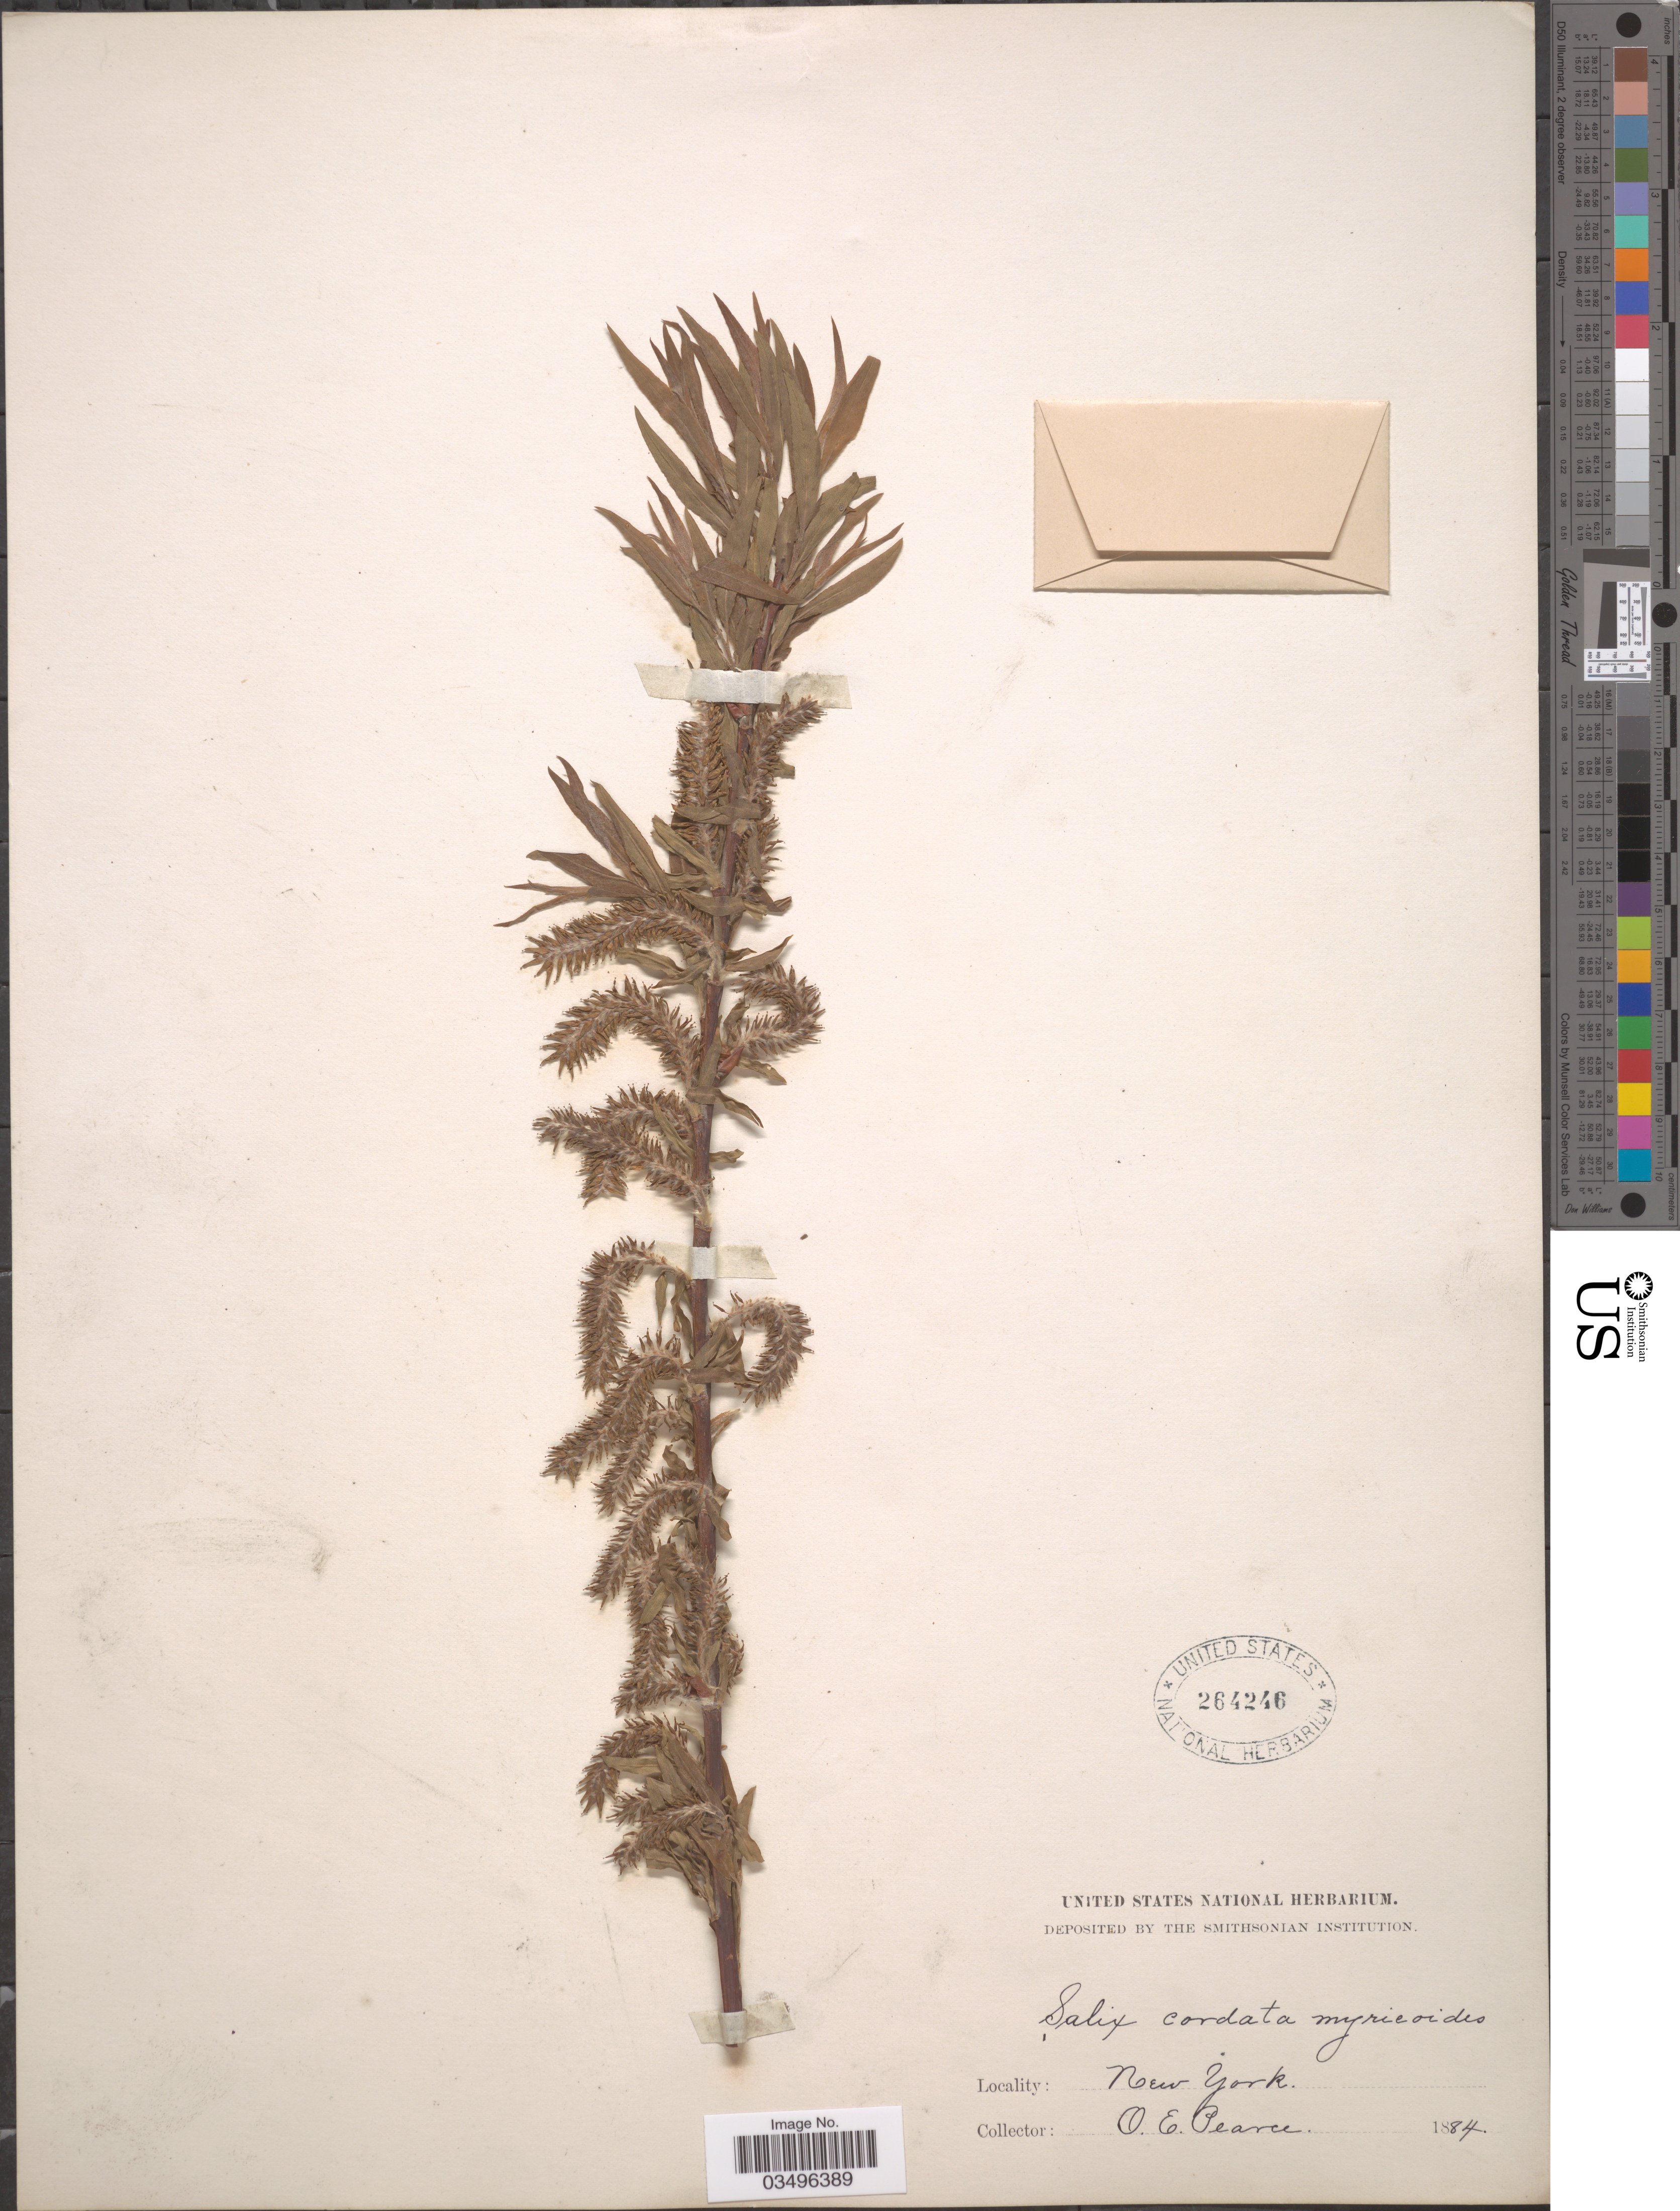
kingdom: Plantae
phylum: Tracheophyta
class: Magnoliopsida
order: Malpighiales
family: Salicaceae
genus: Salix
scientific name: Salix cordata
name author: Michx.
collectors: O. E. Pearce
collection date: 1884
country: United States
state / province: New York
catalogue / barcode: US 264246